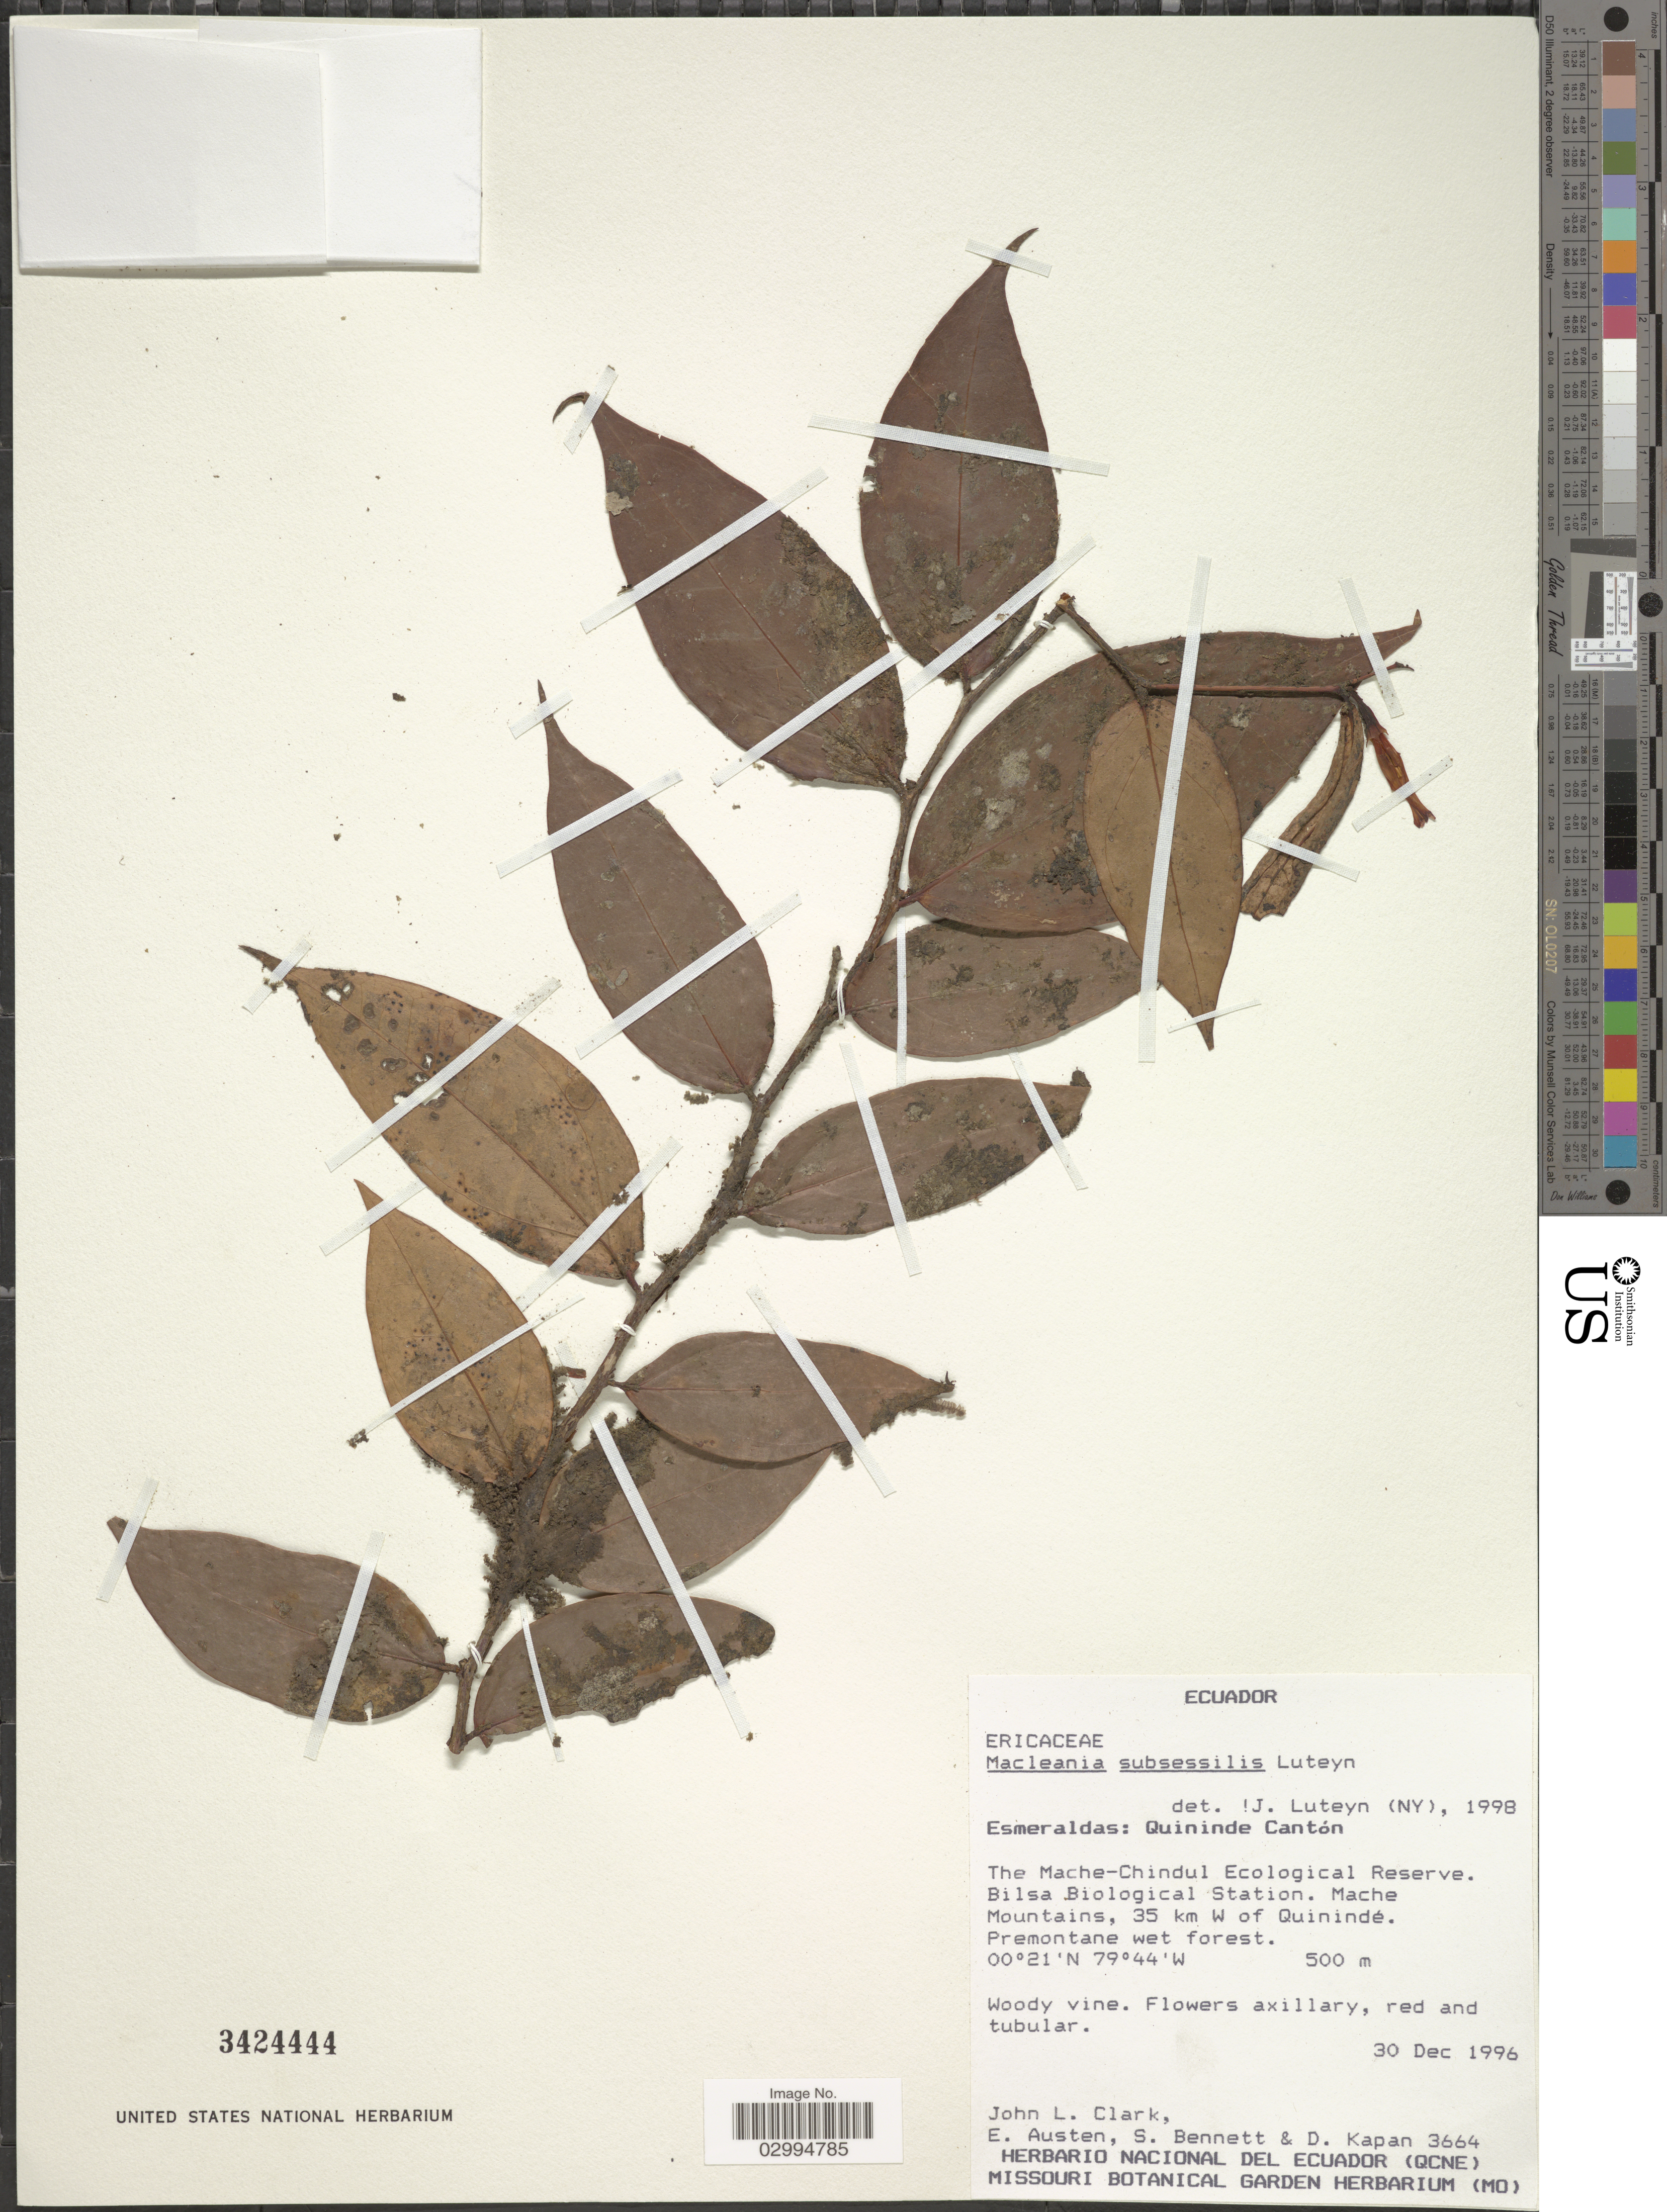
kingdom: Plantae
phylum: Tracheophyta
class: Magnoliopsida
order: Ericales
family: Ericaceae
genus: Macleania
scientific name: Macleania subsessilis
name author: Luteyn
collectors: J. L. Clark, E. Austen, S. Bennett & D. Kapan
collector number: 3644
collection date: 1996-12-30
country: Ecuador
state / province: Esmeraldas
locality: Quininde Cantón. The Mache-Chindul Ecological Reserve. Bilsa Biological Station. Mache Mountains, 35 km W of Quinindé.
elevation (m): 500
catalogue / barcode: US 3424444